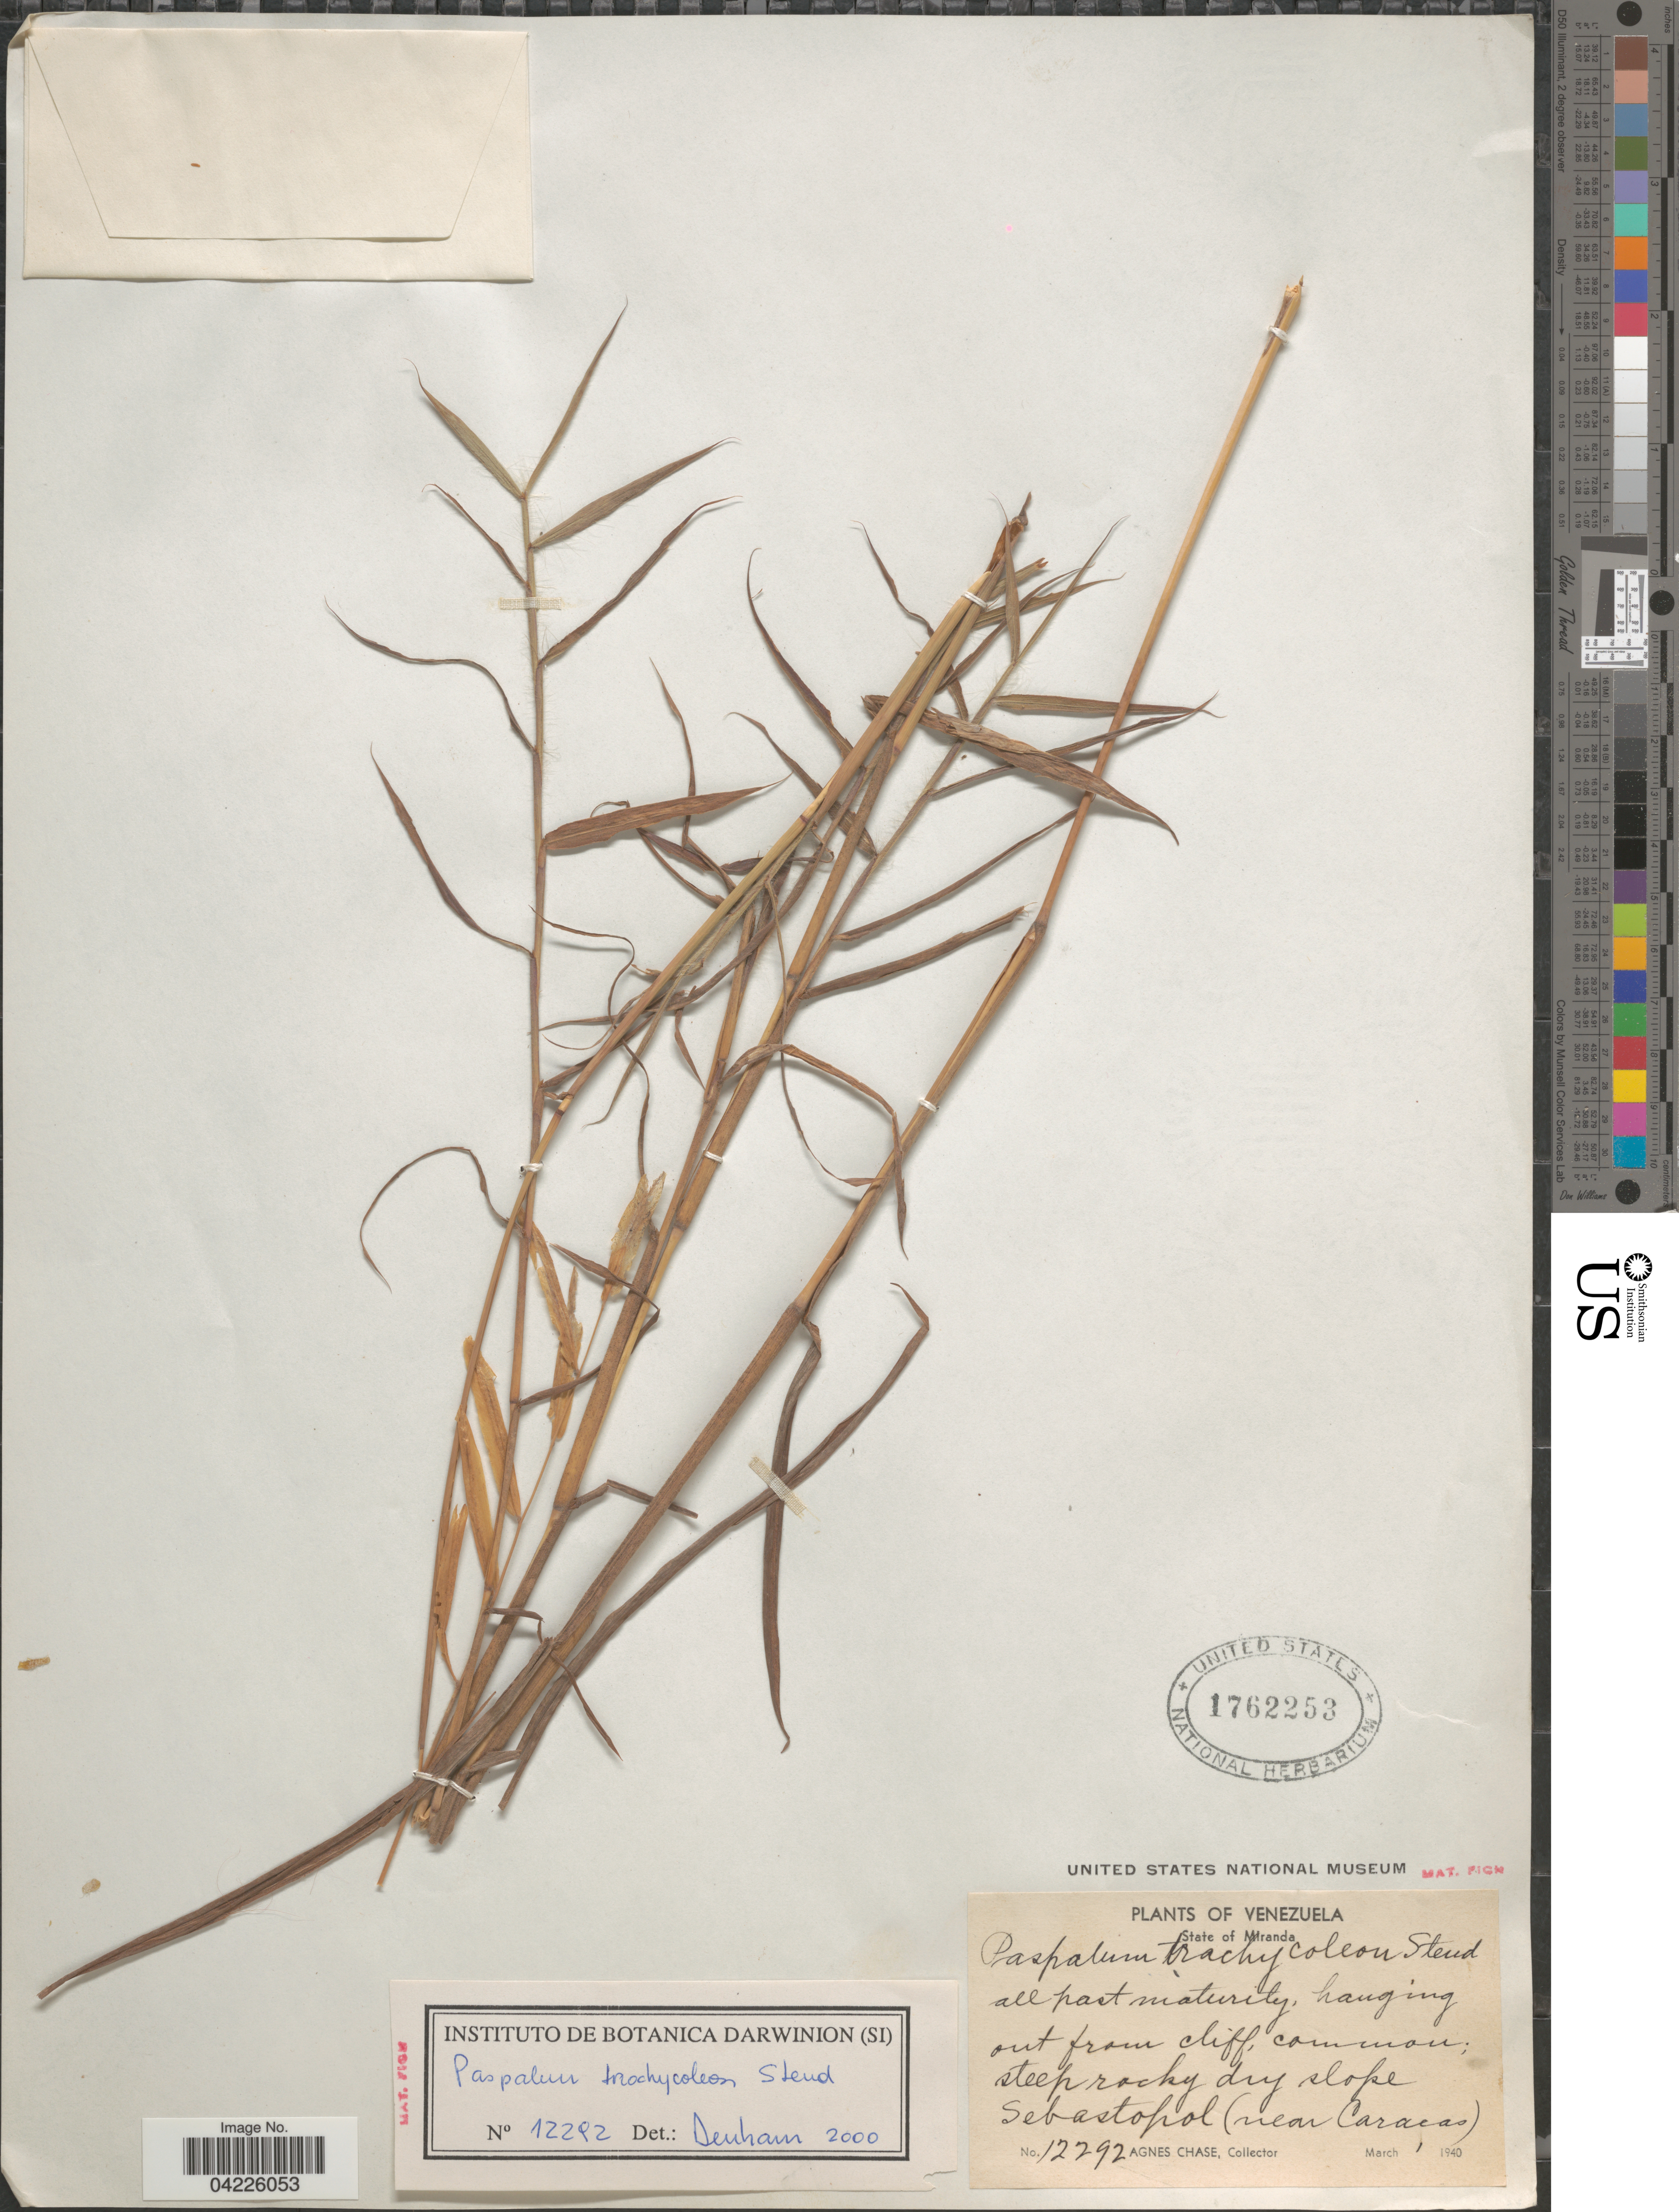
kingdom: Plantae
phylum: Tracheophyta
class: Liliopsida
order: Poales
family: Poaceae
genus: Paspalum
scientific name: Paspalum trachycoleon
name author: Steud.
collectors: A. Chase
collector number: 12292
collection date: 1940-03-01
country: Venezuela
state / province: Miranda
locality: Sebastopol (near Caracas).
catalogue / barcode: US 1762253